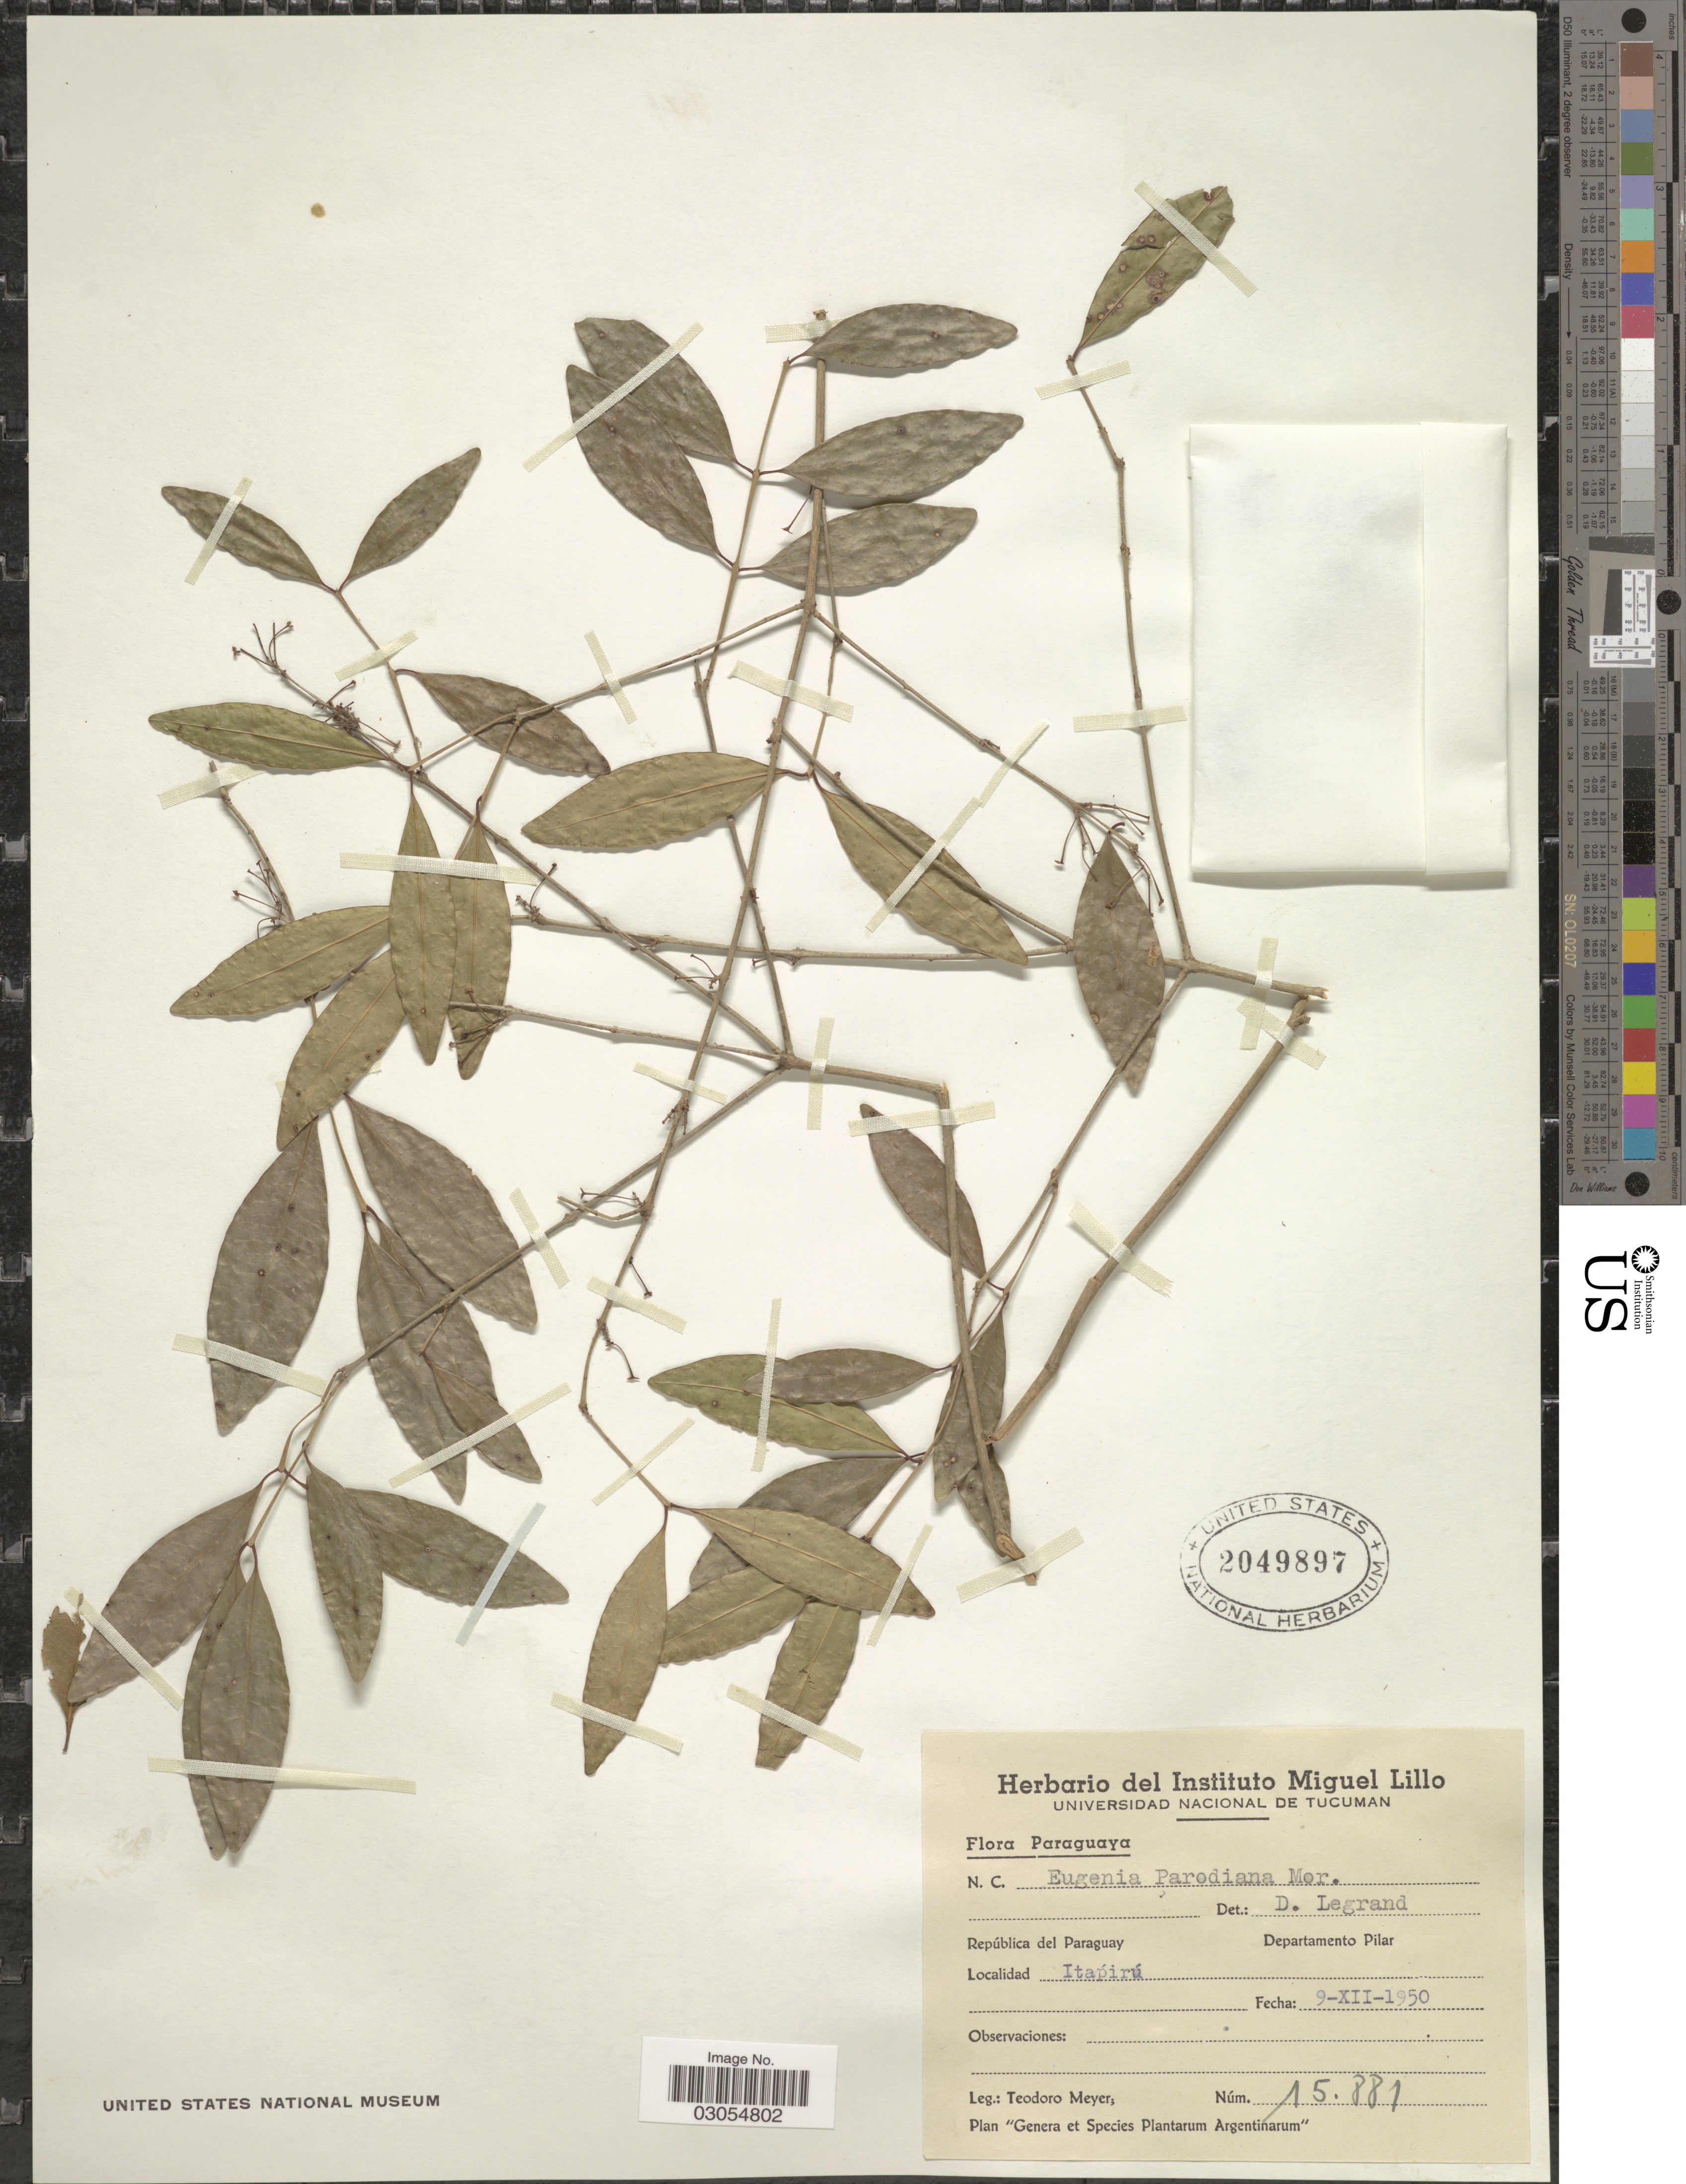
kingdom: Plantae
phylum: Tracheophyta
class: Magnoliopsida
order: Myrtales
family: Myrtaceae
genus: Eugenia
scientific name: Eugenia egensis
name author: DC.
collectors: T. Meyer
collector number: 15881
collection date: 1950-12-09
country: Paraguay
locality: Departamento Pilar. Itapirú.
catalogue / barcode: US 2049897